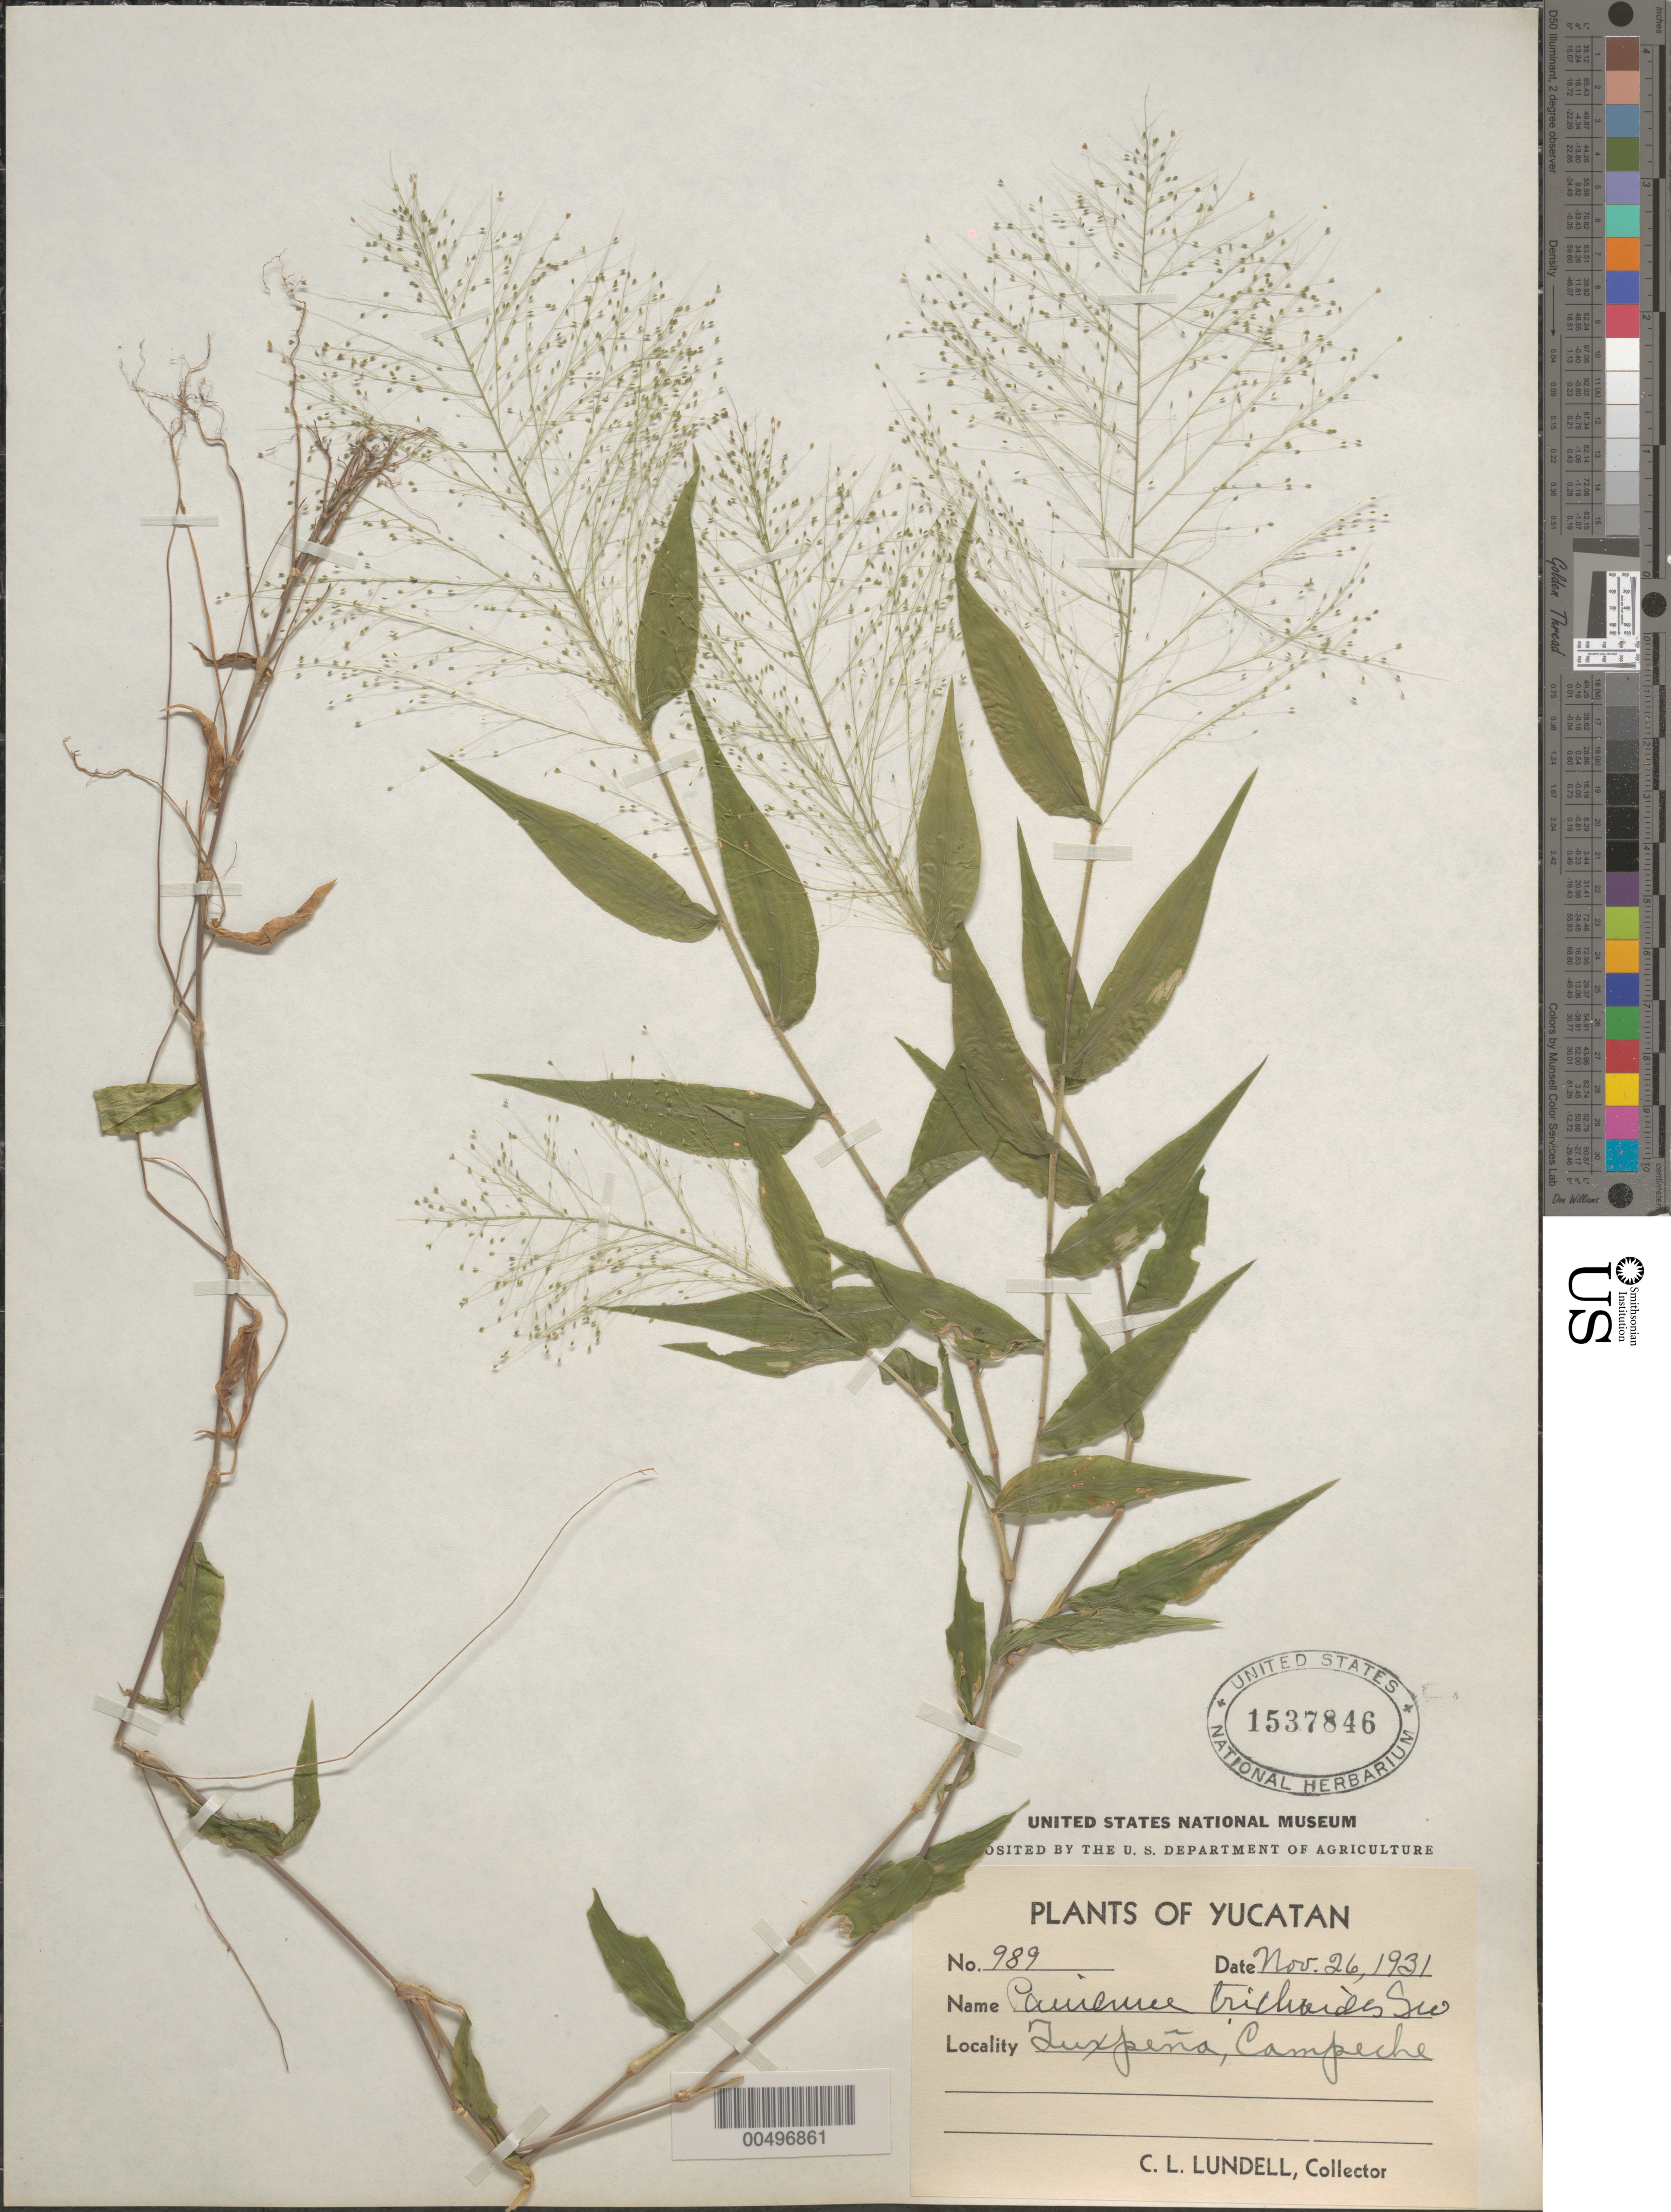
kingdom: Plantae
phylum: Tracheophyta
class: Liliopsida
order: Poales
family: Poaceae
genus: Panicum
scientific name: Panicum trichoides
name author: Sw.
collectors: C. L. Lundell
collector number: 989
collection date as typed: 26 Nov 1931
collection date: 1931-11-26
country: Mexico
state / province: Chiapas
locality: Yucatan [Peninsula], Tuxpe¤a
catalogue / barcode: US 1537846